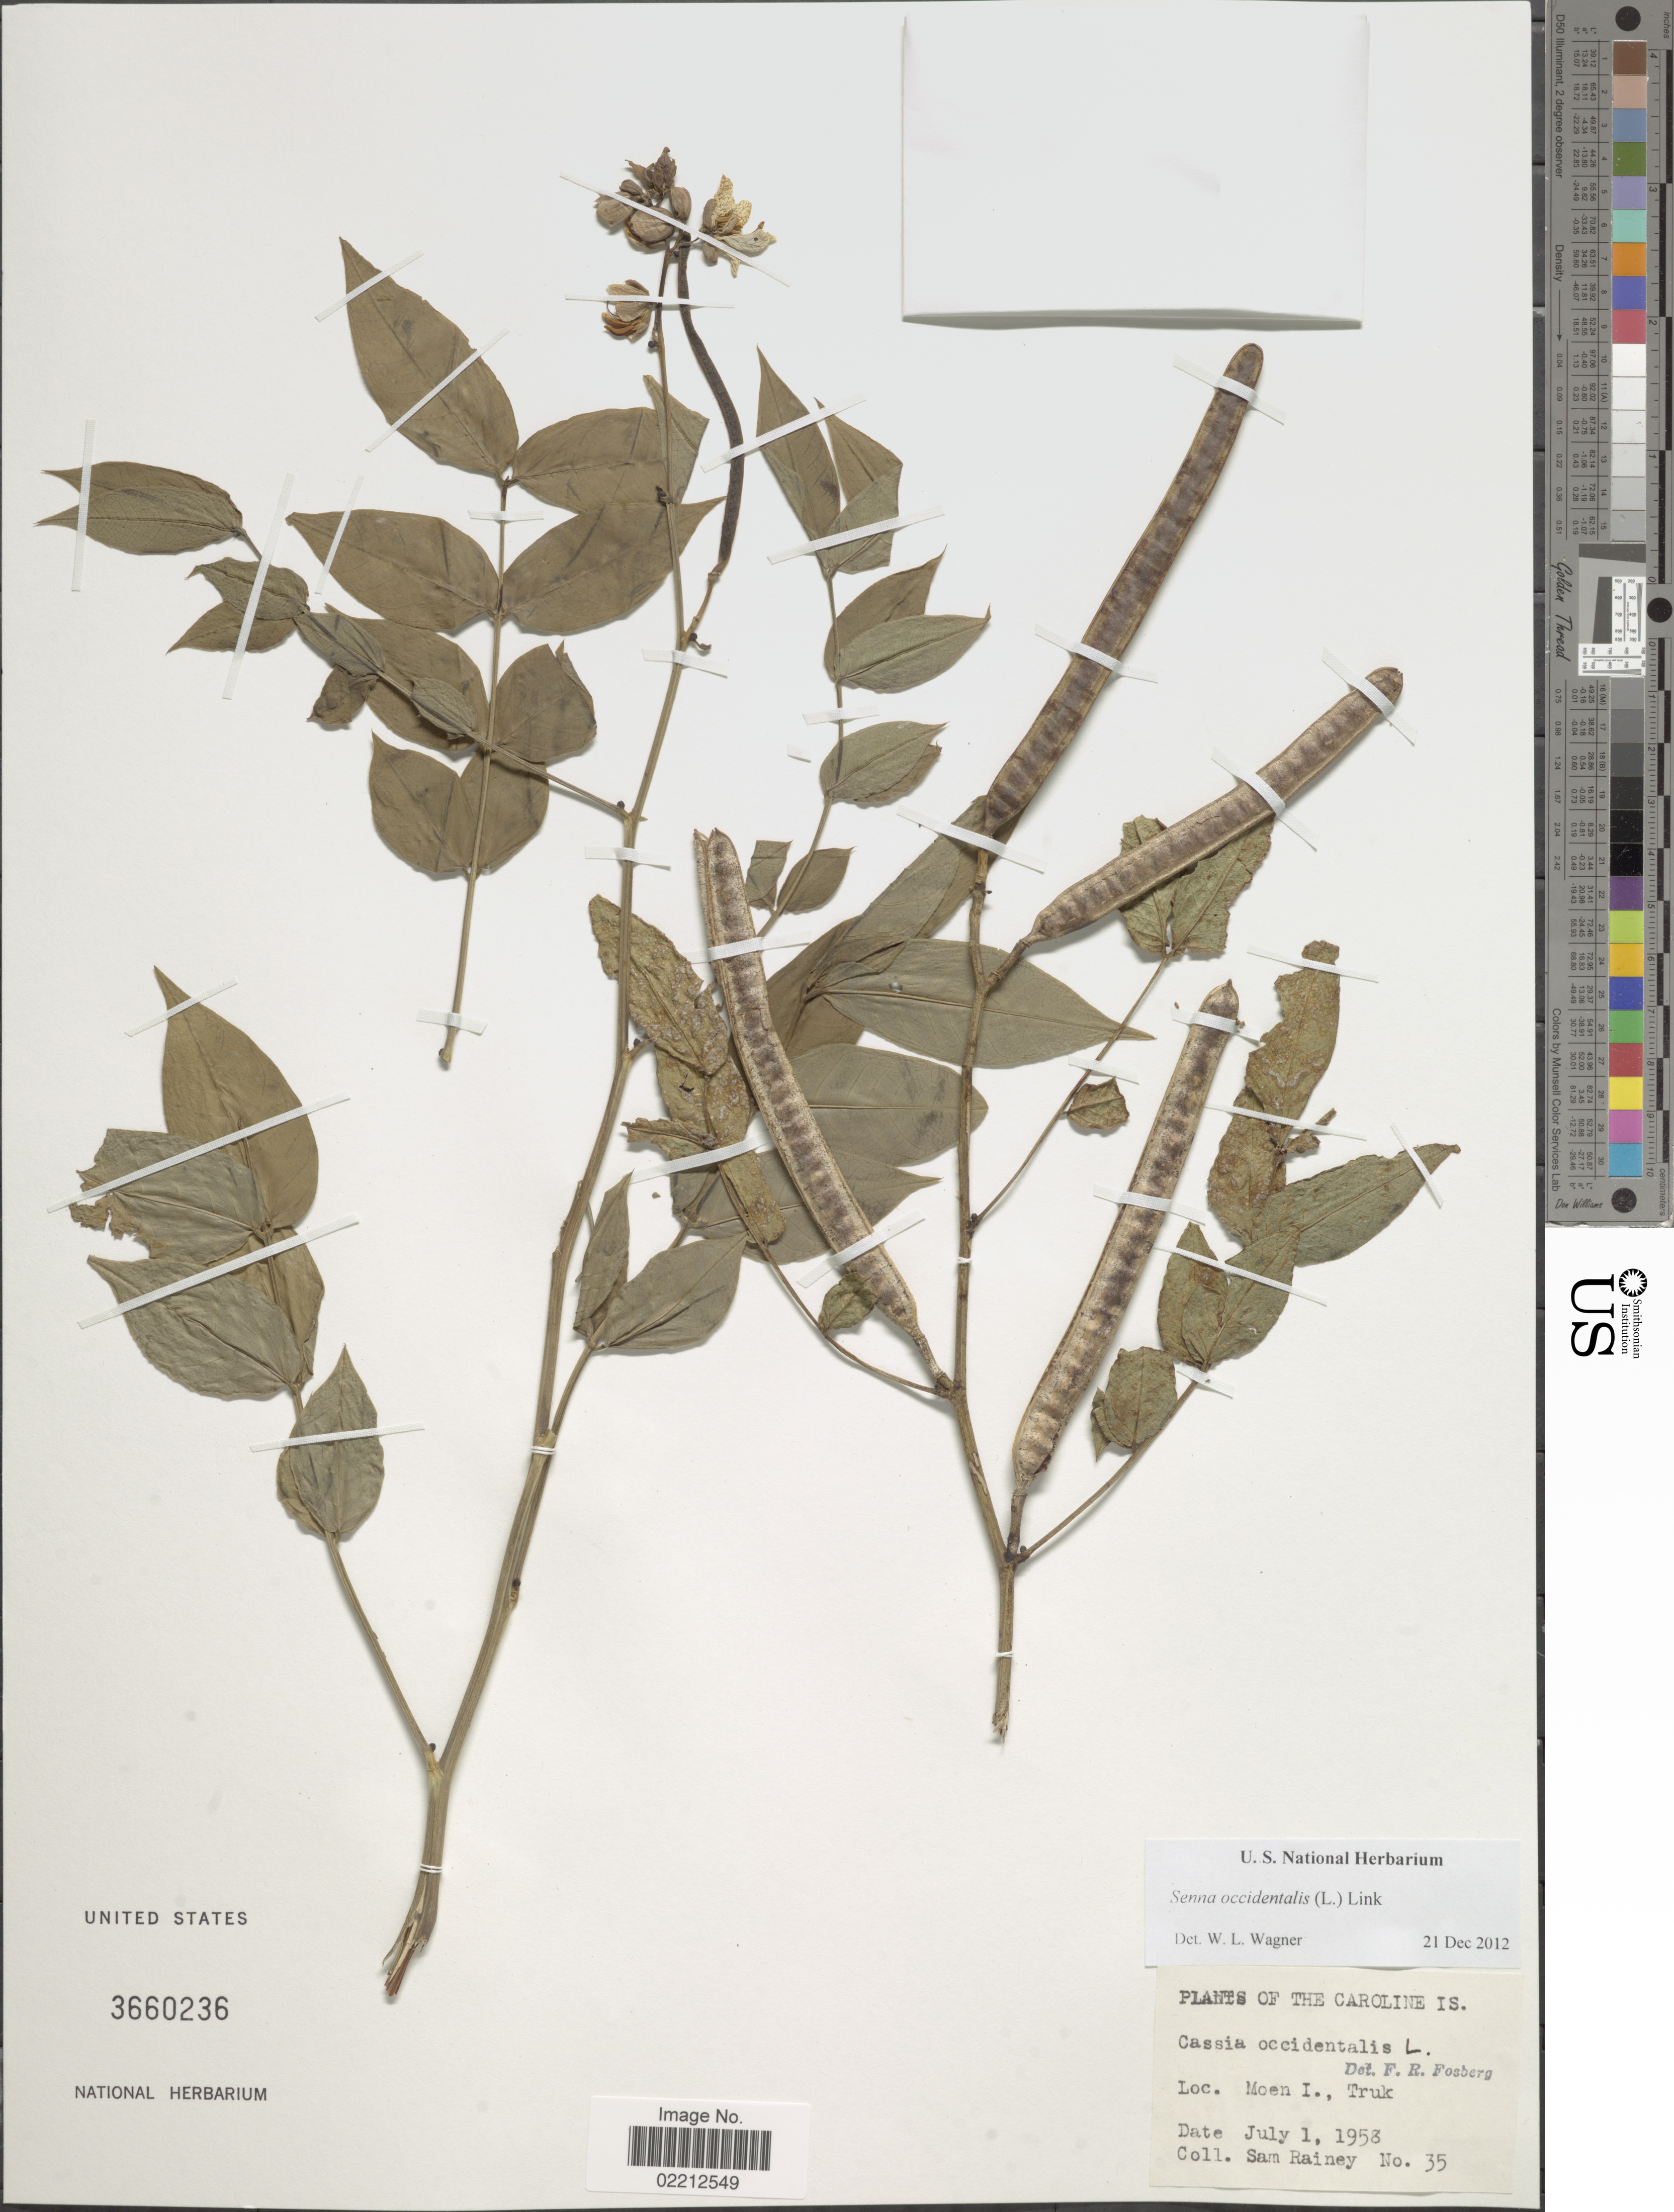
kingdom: Plantae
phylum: Tracheophyta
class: Magnoliopsida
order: Fabales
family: Fabaceae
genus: Senna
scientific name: Senna occidentalis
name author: (L.) Link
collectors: S. Rainey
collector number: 35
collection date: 1958-07-01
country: Micronesia, Federated States of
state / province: Truk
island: Moen [Wono]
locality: Caroline Is, Moen I. Truk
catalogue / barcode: US 3660236